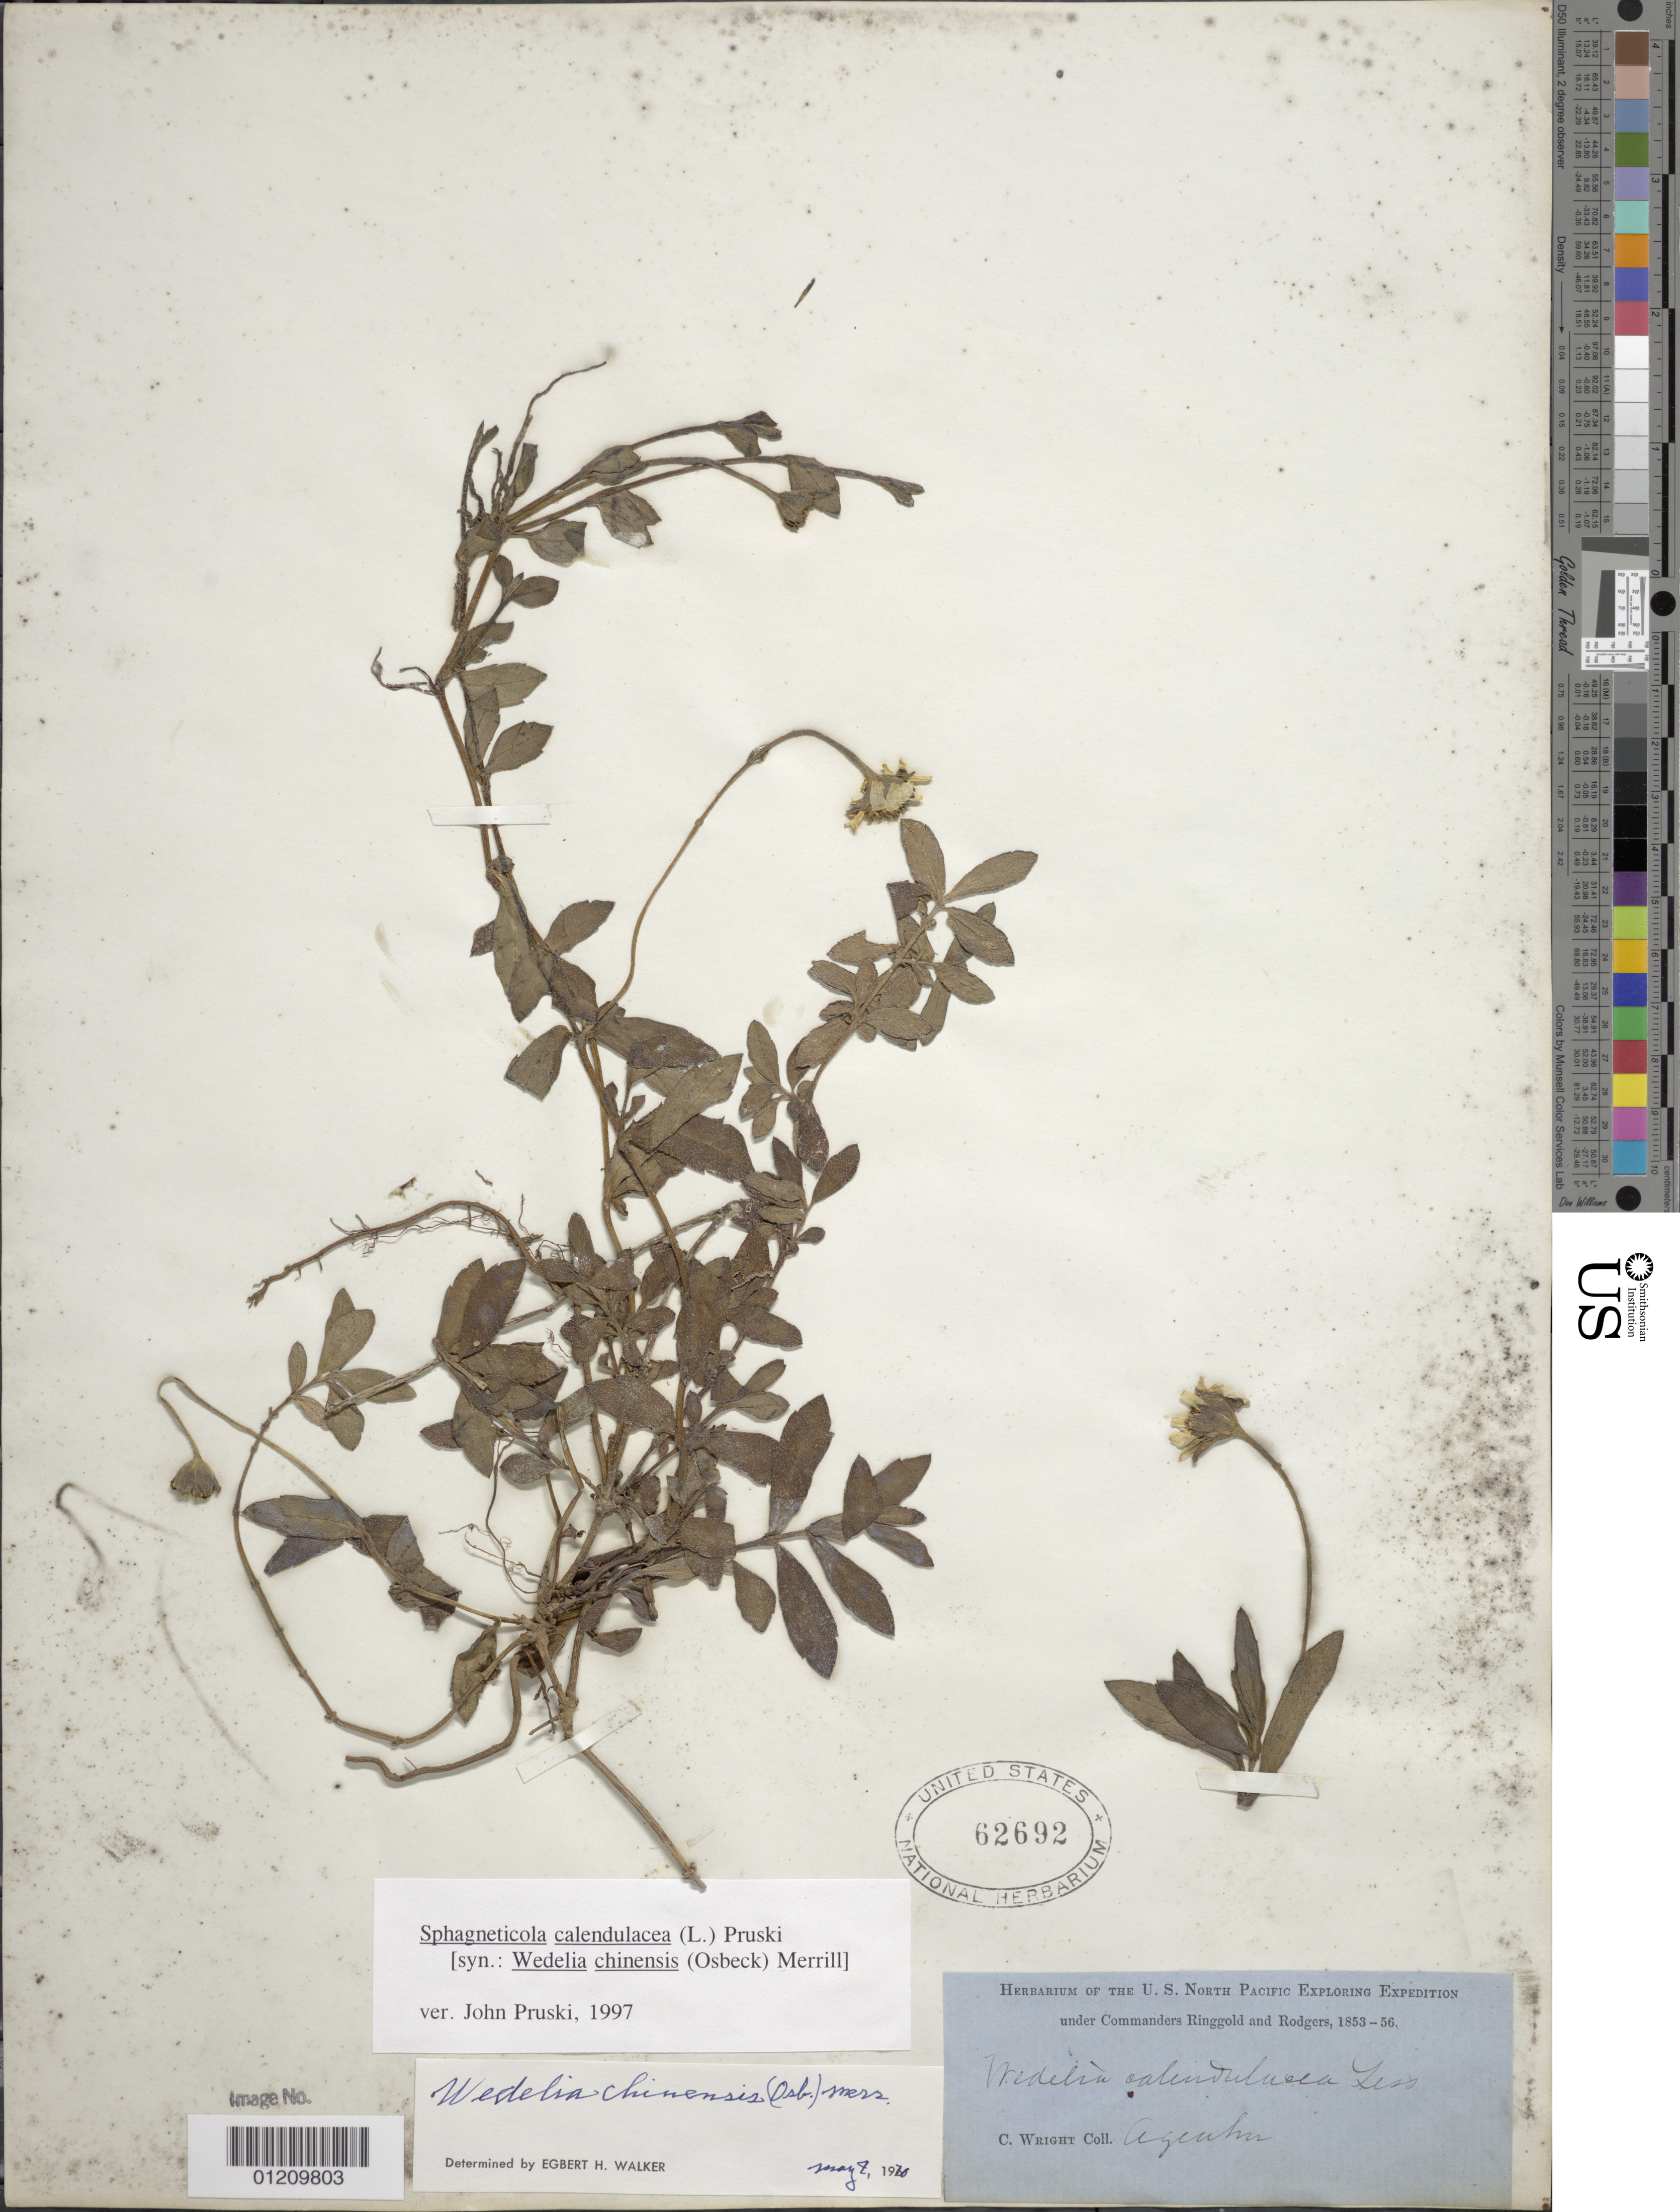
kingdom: Plantae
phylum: Tracheophyta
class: Magnoliopsida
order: Asterales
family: Asteraceae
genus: Sphagneticola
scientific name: Sphagneticola calendulacea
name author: (L.) Pruski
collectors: C. Wright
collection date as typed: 1853 to -- -- 1856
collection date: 1853/1856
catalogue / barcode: US 62692